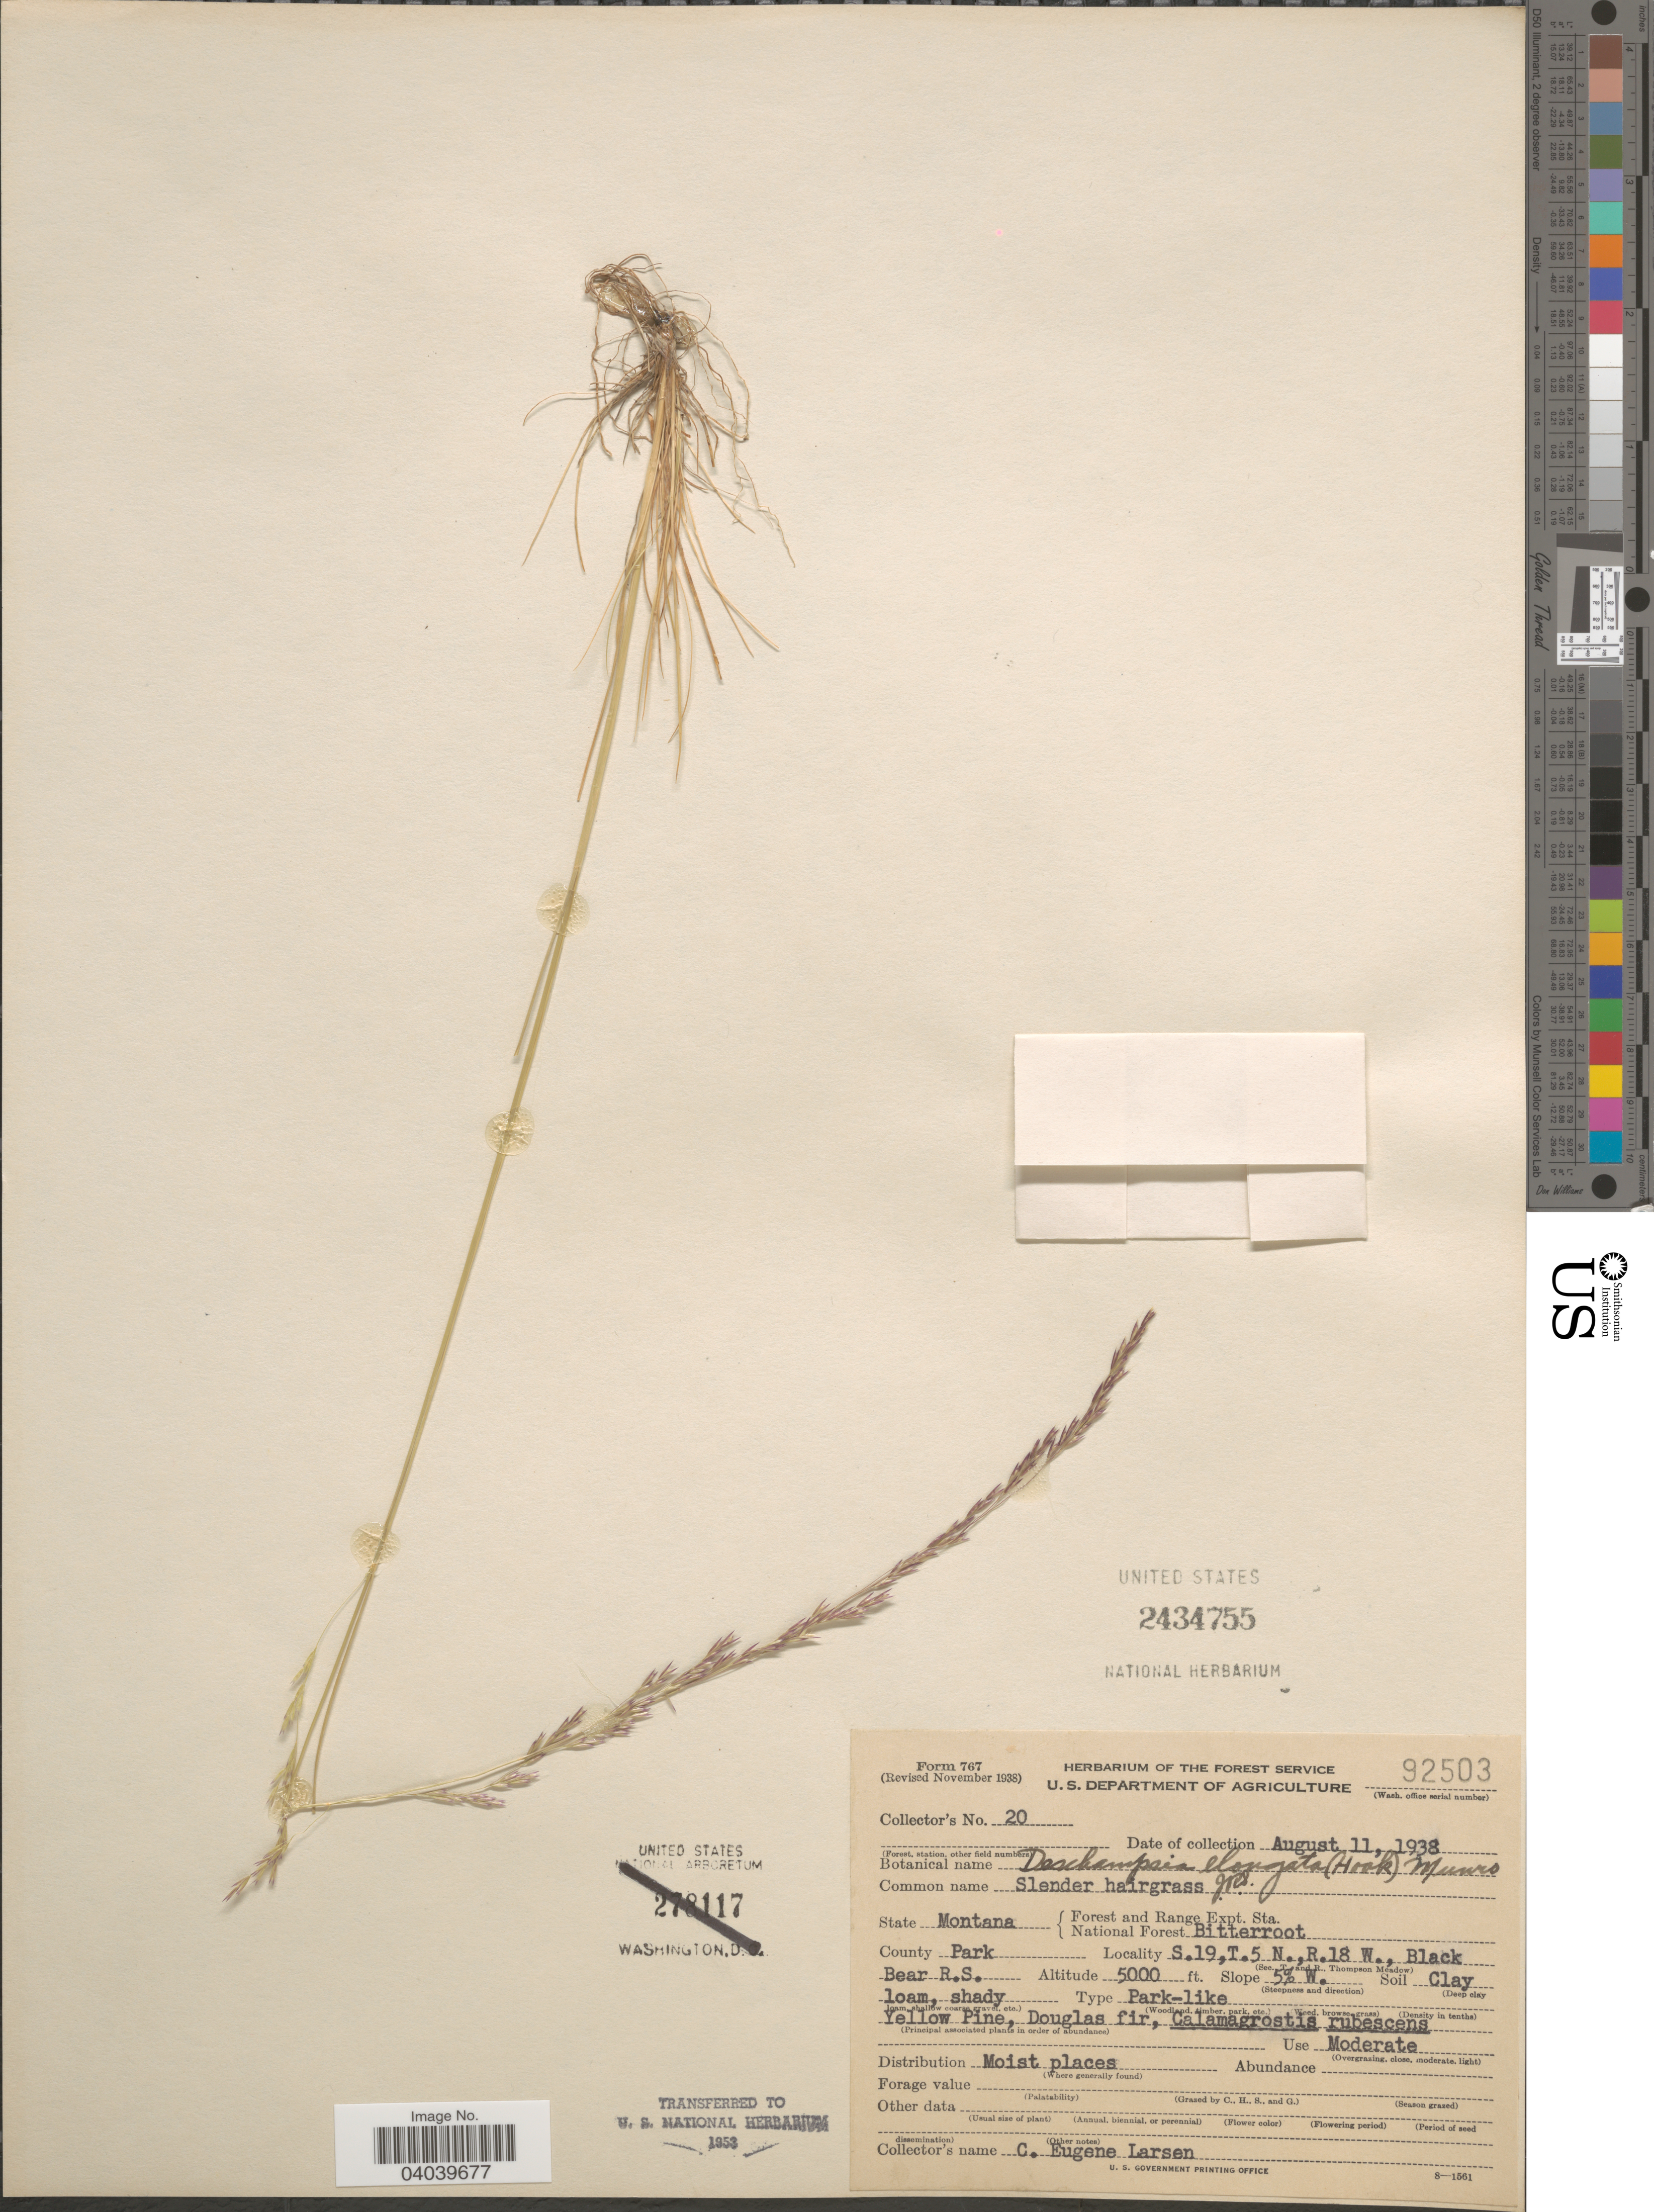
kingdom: Plantae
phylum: Tracheophyta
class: Liliopsida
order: Poales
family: Poaceae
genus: Deschampsia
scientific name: Deschampsia elongata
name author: (Hook.) Munro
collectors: C. Larsen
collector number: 20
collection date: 1938-08-11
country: United States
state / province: Montana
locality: Forest and Range Expt. Sta. National Forest. Bitterroot. County Park. S. 19, T.5 N., R.18 W., Black Bear R. S.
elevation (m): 1524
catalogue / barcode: US 2434755